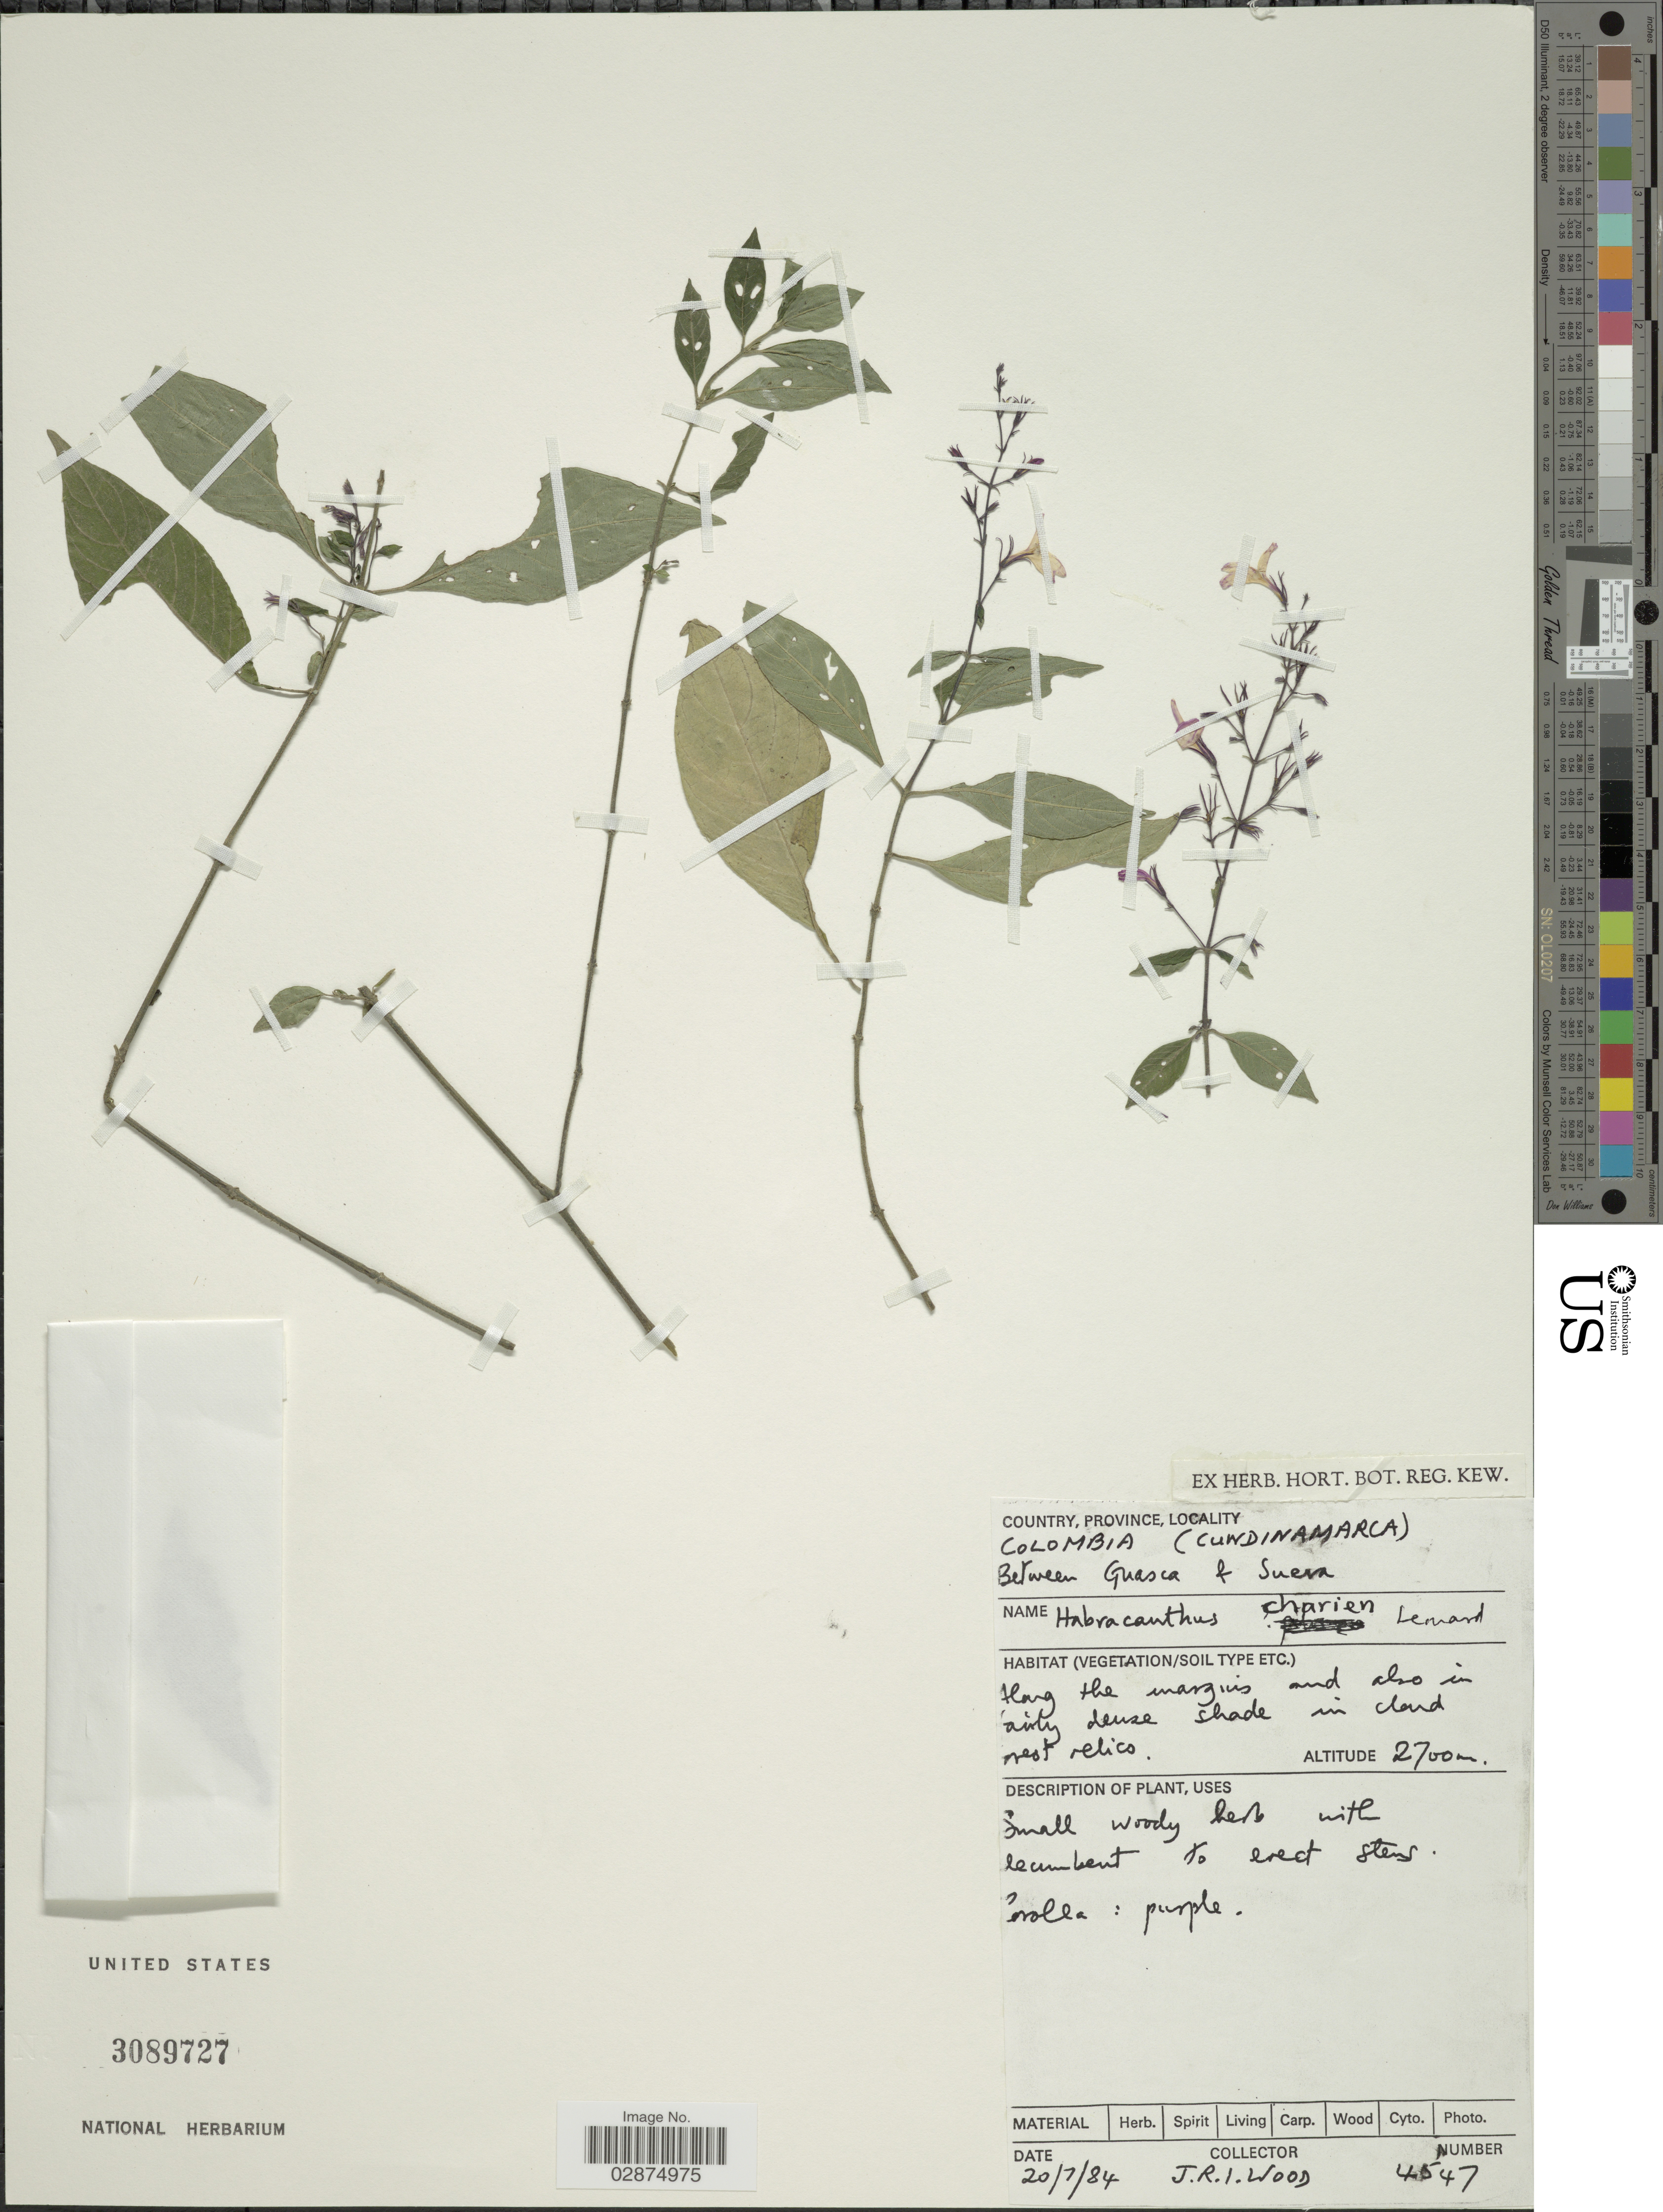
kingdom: Plantae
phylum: Tracheophyta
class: Magnoliopsida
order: Lamiales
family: Acanthaceae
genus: Habracanthus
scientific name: Habracanthus charien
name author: Leonard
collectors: J. R. I. Wood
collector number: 4547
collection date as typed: Transcribed d/m/y: 20/7/84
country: Colombia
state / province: Cundinamarca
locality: Between Guasca & Sucre.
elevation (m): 2700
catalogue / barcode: US 3089727